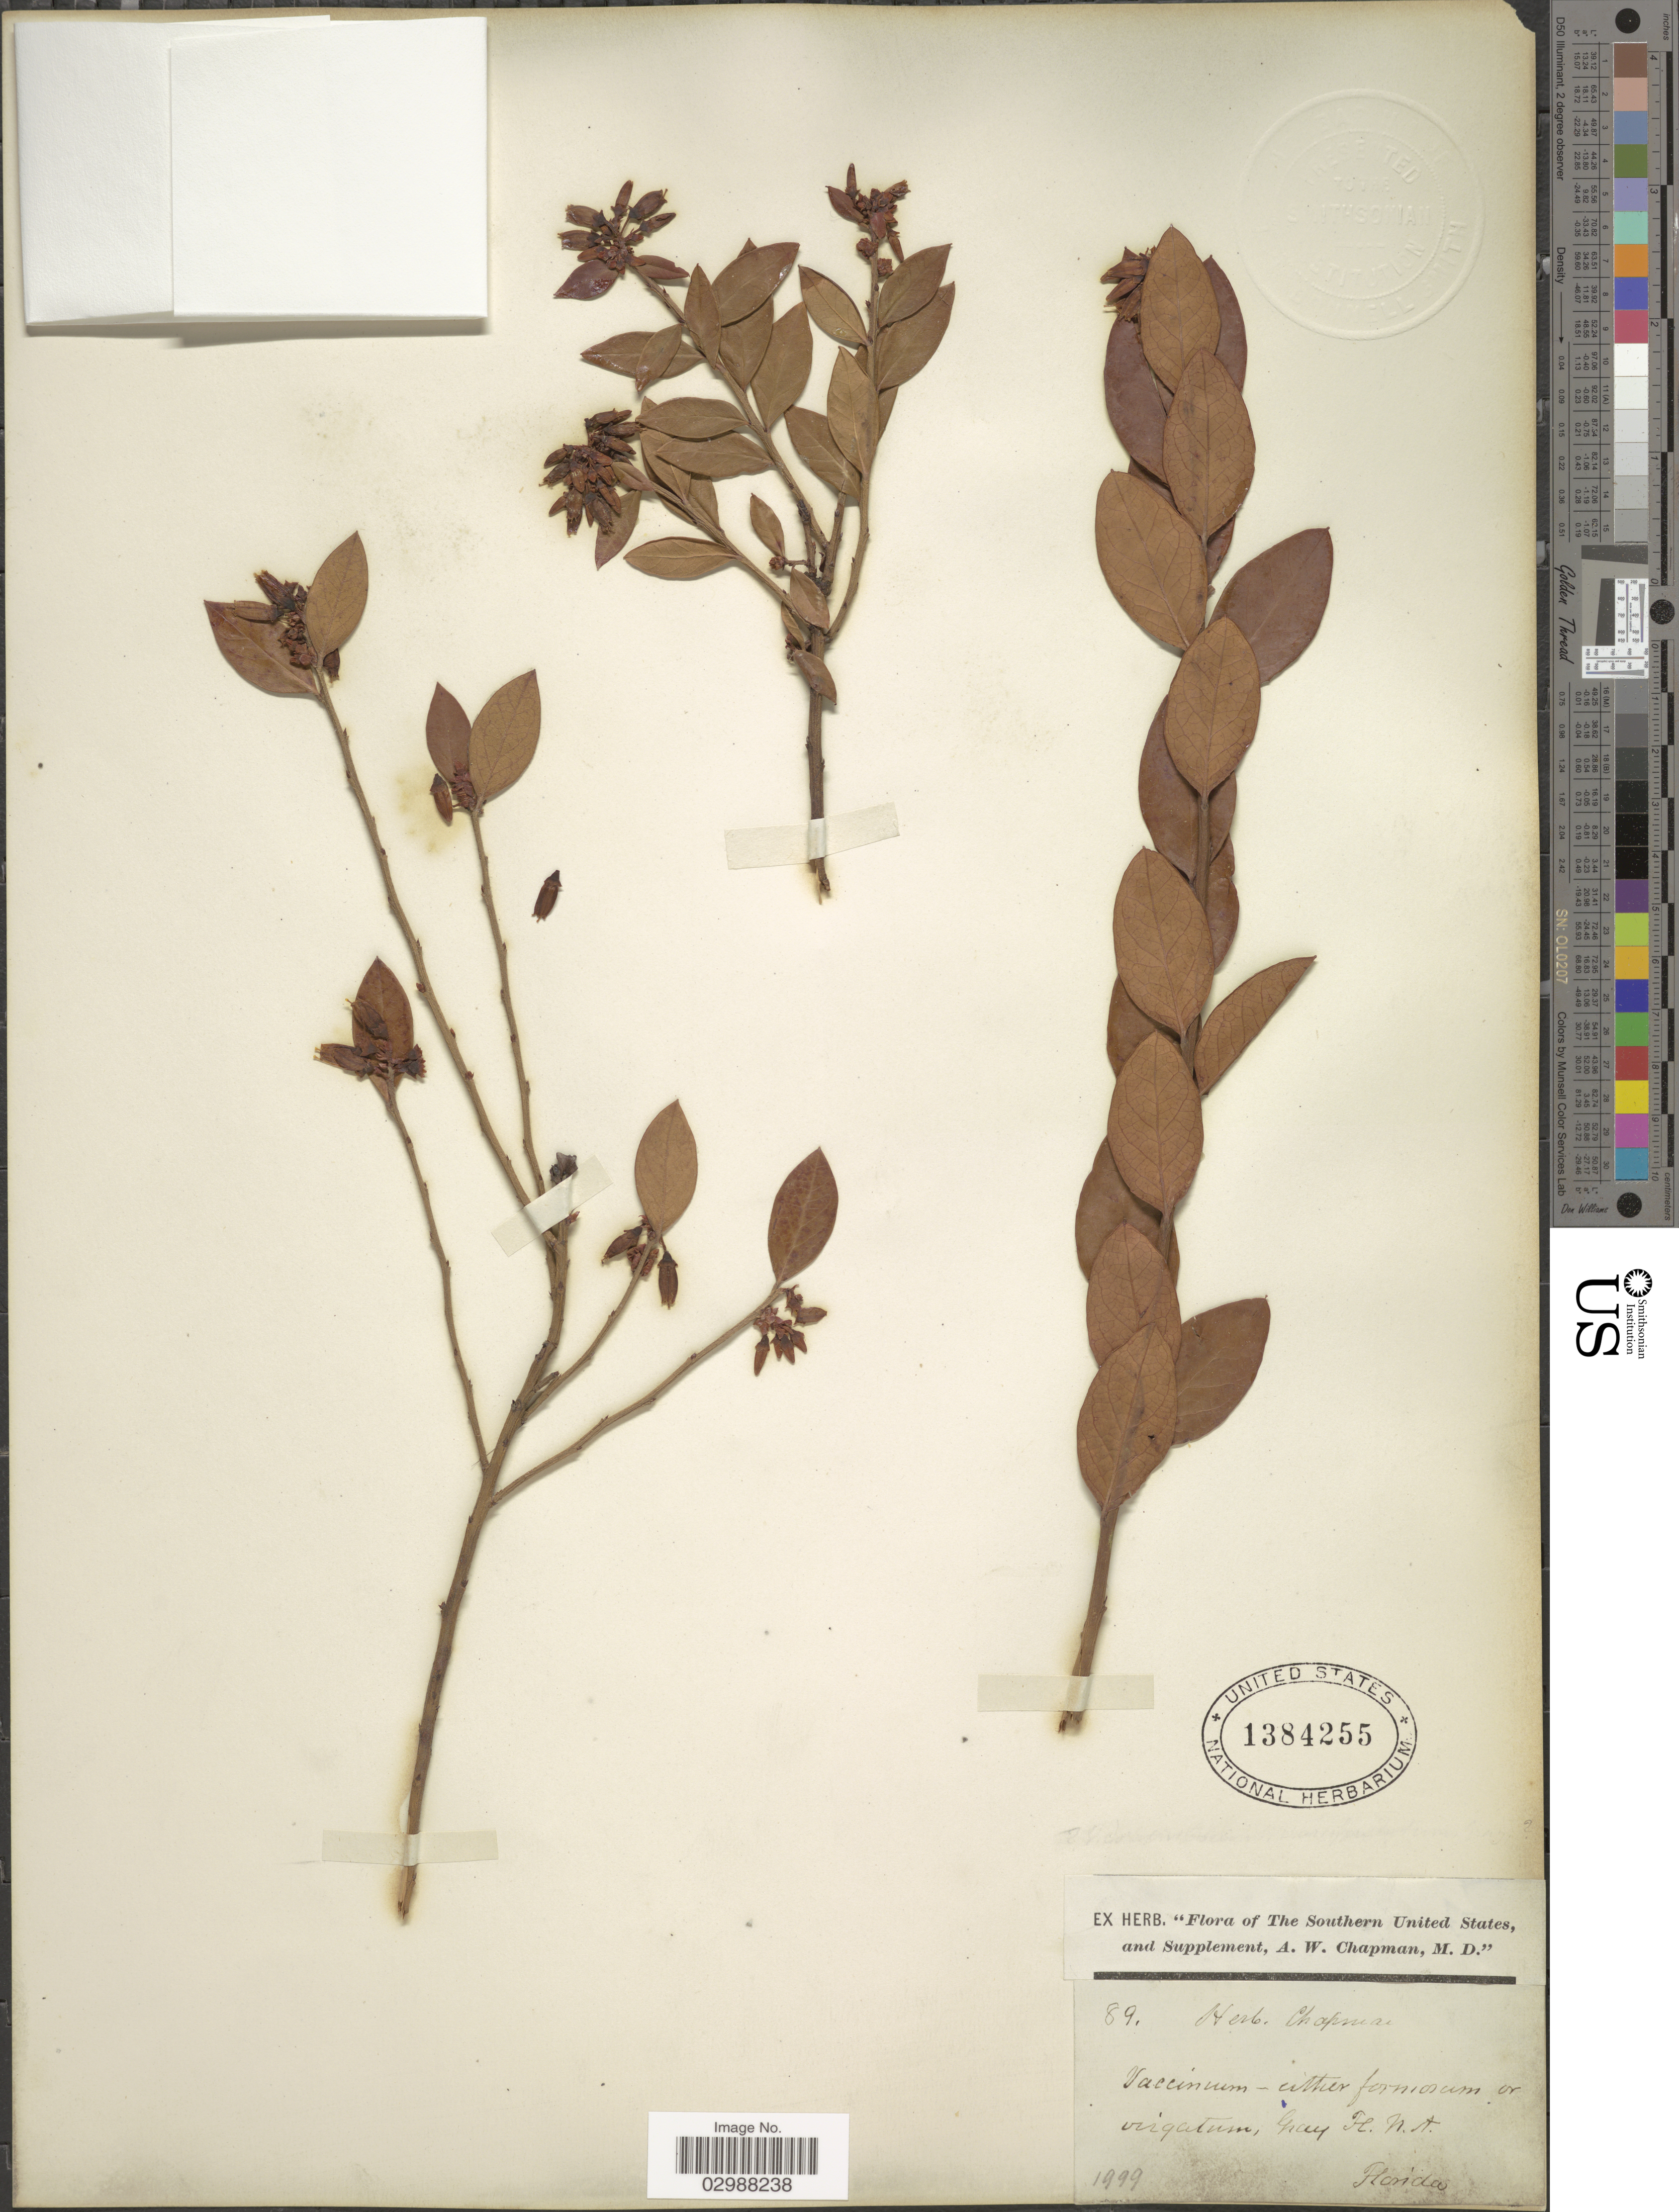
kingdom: Plantae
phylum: Tracheophyta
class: Magnoliopsida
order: Ericales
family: Ericaceae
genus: Vaccinium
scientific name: Vaccinium formosum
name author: Andrews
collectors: A. W. Chapman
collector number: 89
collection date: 1999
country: United States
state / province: Florida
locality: Southern United States.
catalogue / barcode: US 1384255